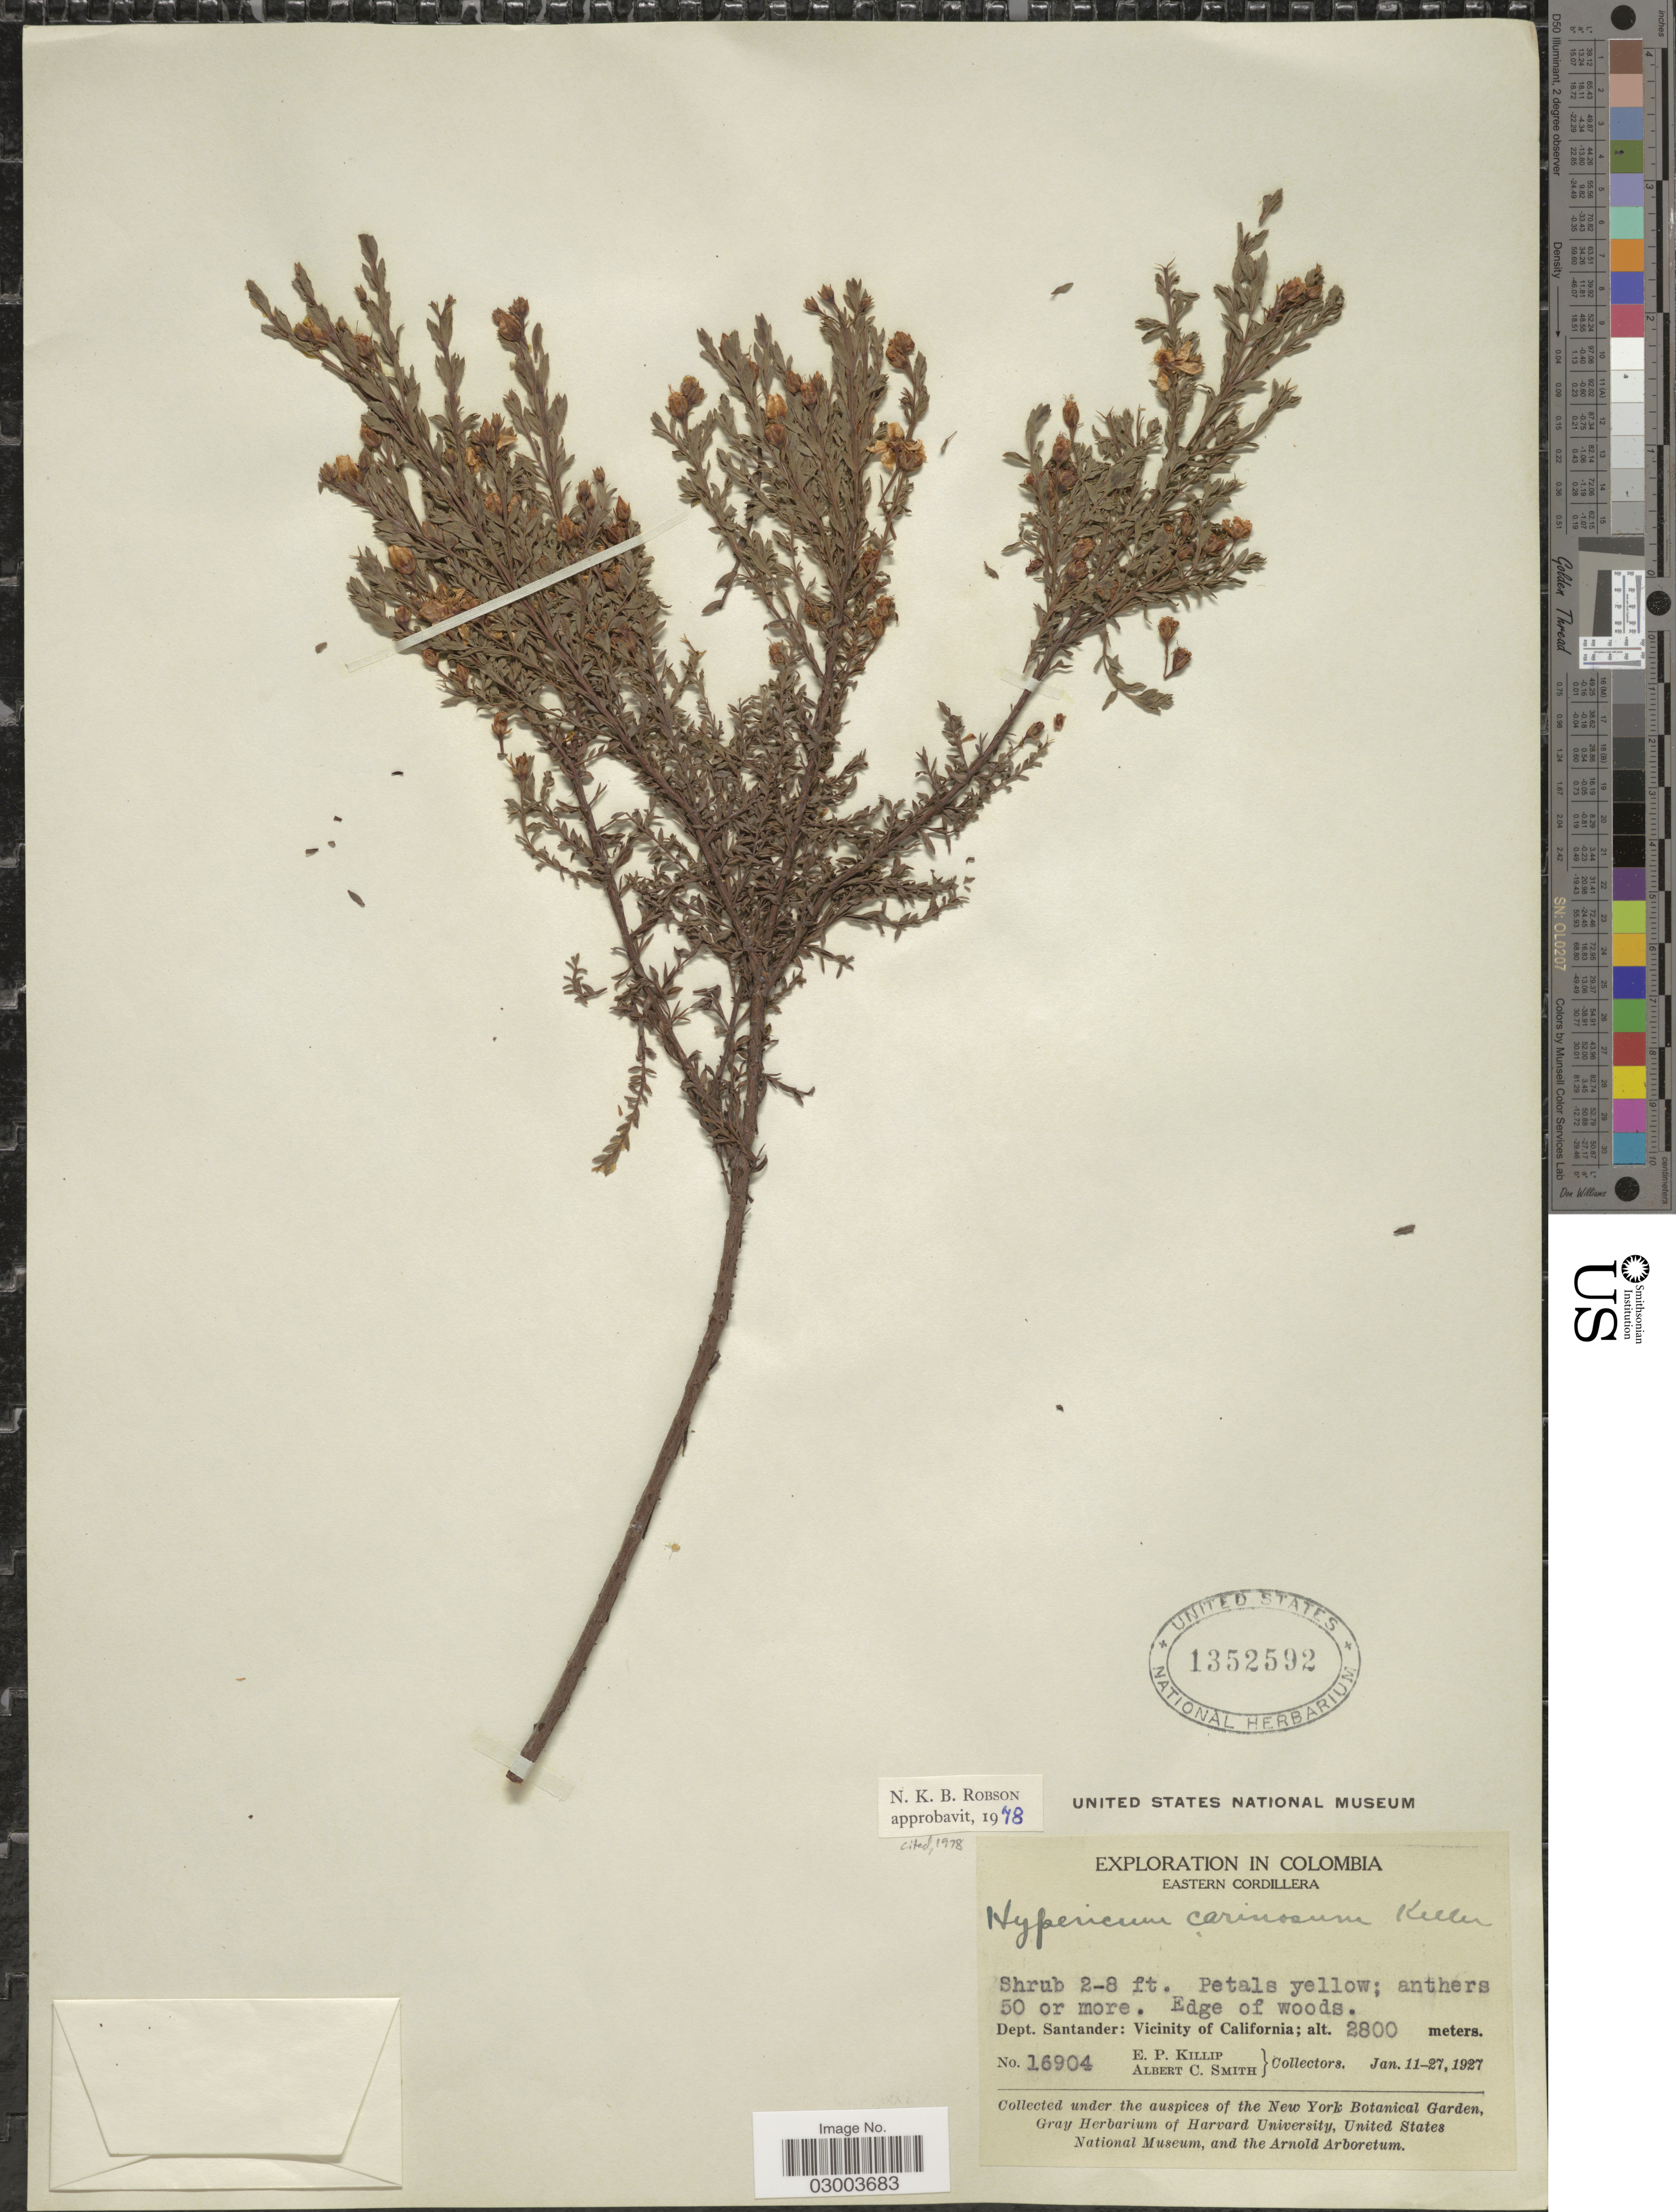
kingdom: Plantae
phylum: Tracheophyta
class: Magnoliopsida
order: Malpighiales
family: Hypericaceae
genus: Hypericum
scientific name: Hypericum carinosum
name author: R. Keller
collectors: E. P. Killip & A. C. Smith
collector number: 16904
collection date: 1927-01-11/1927-01-27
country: Colombia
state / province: Santander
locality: Eastern Cordillera, Dept. Santander: Vicinity of California.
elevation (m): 2800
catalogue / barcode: US 1352592